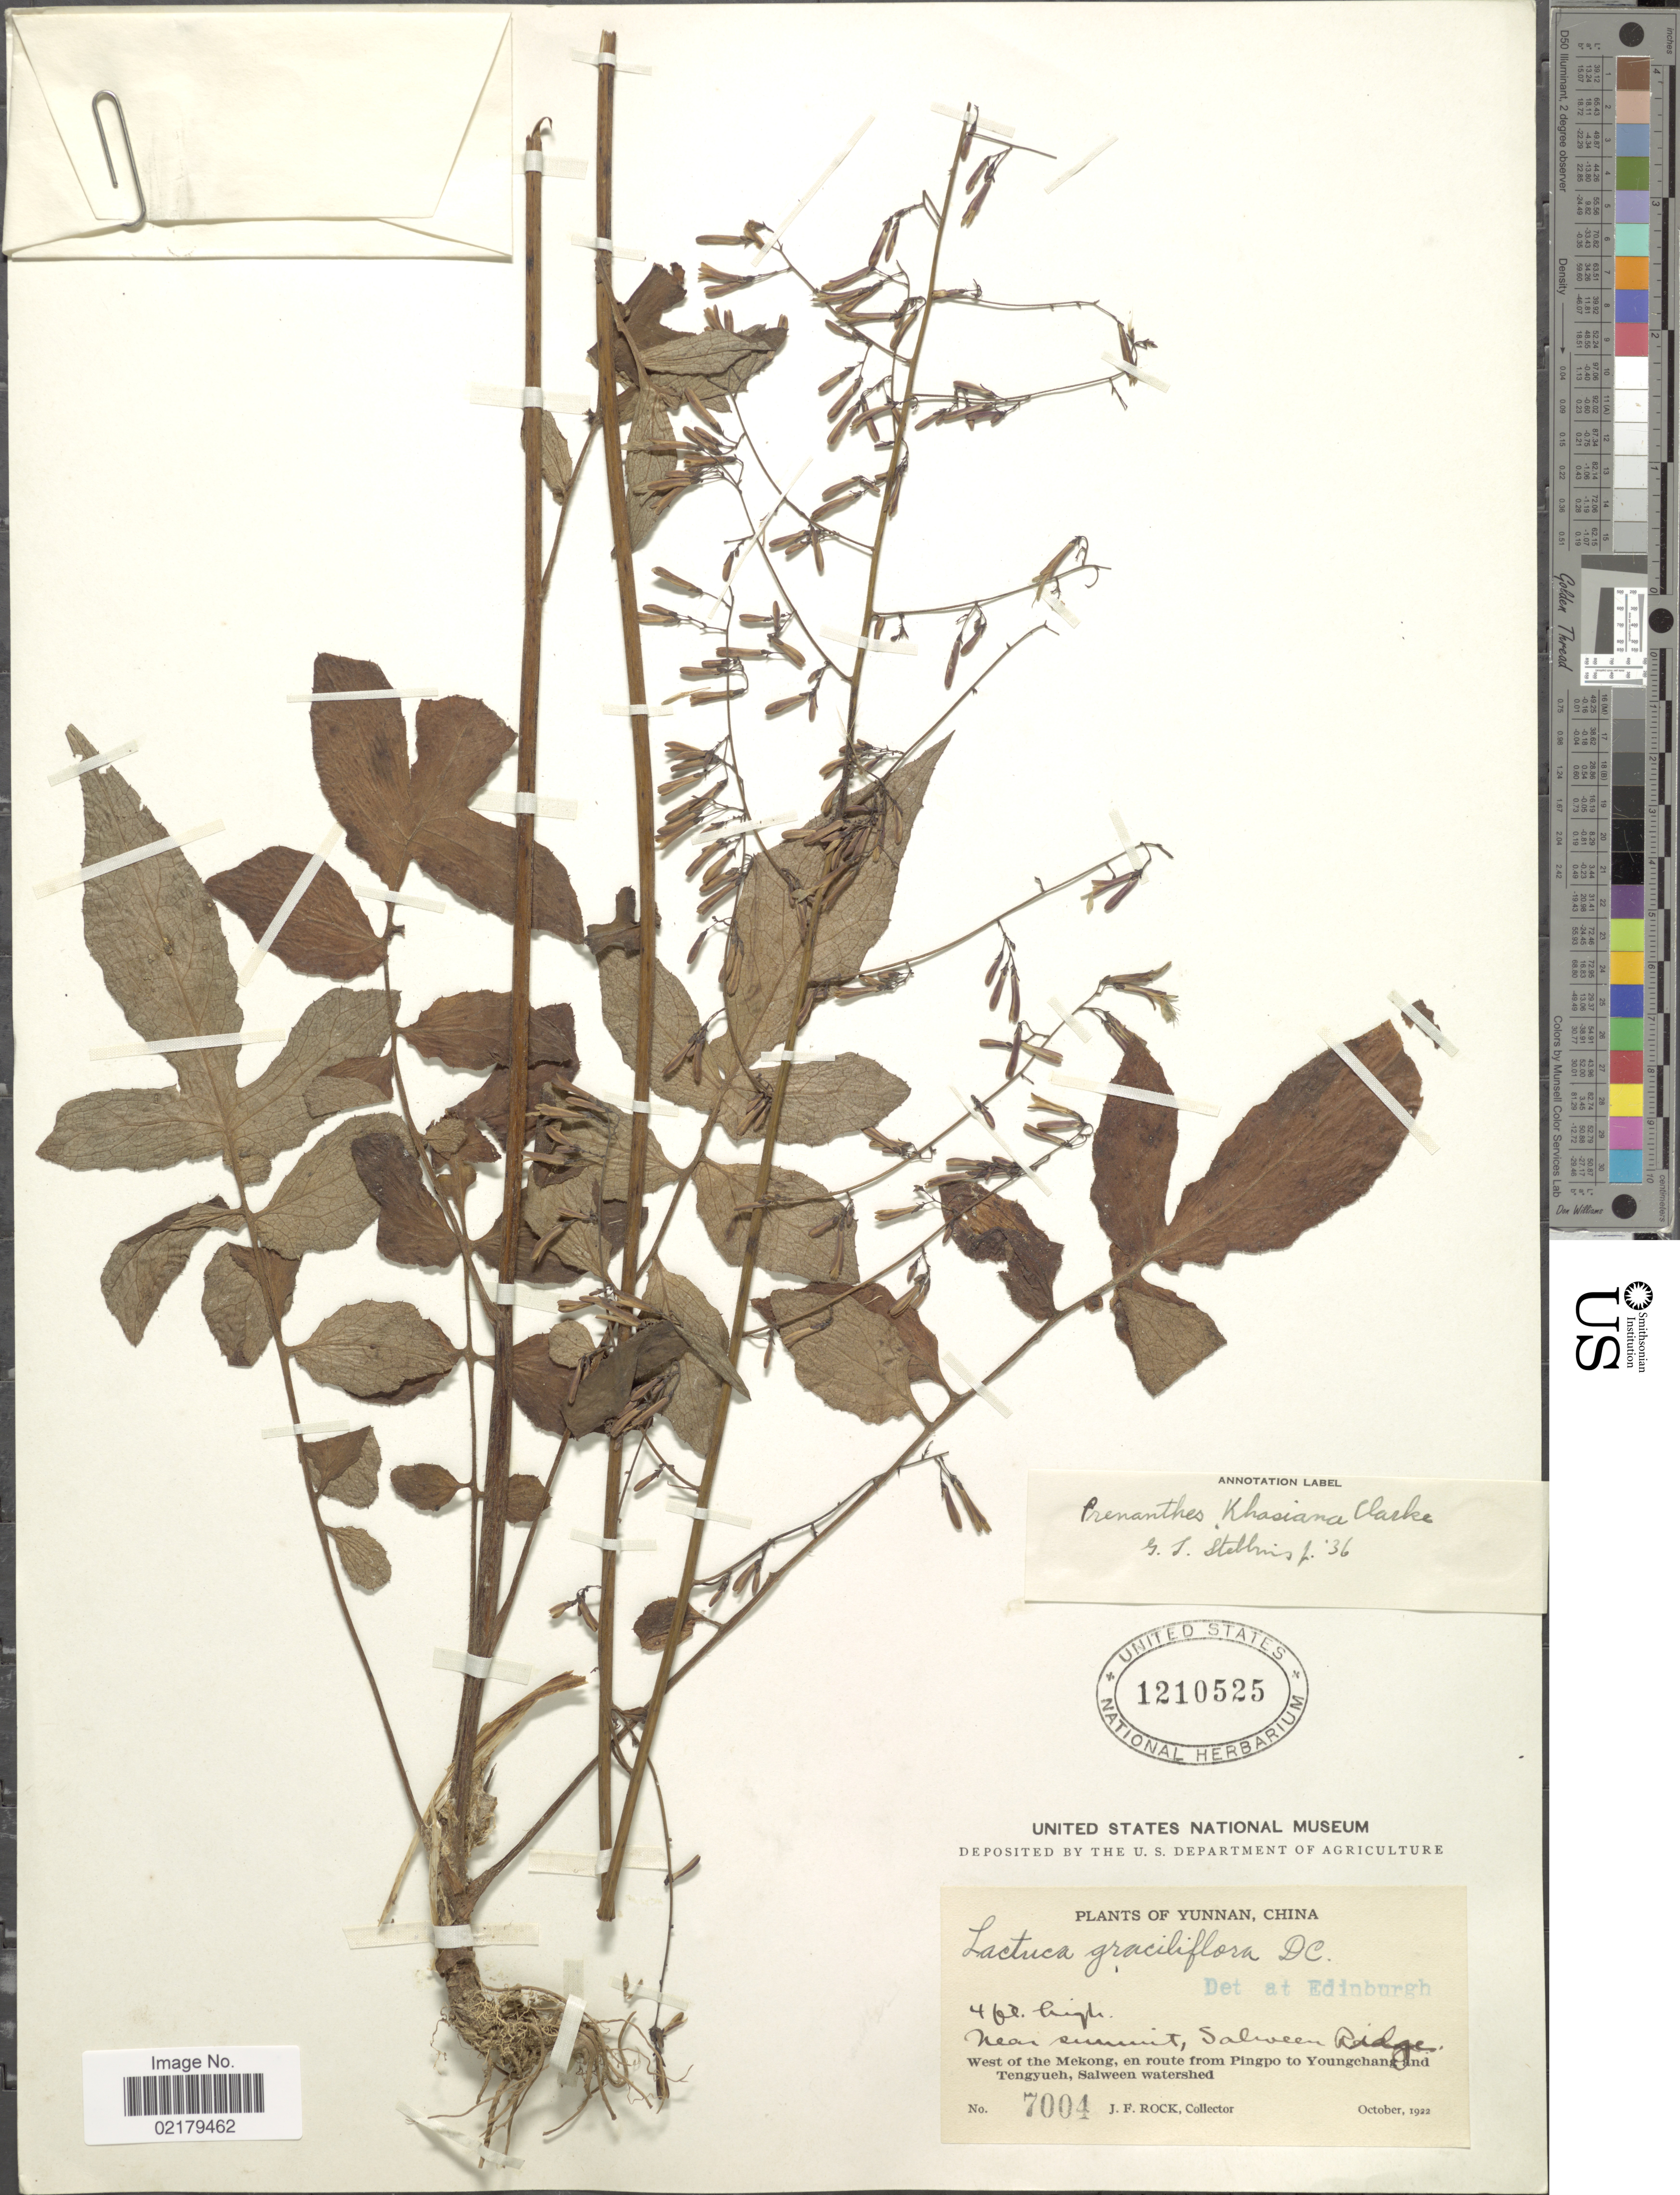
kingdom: Plantae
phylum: Tracheophyta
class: Magnoliopsida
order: Asterales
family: Asteraceae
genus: Prenanthes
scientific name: Prenanthes khasiana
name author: C.B. Clarke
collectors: J. F. Rock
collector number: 7004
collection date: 1922-10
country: China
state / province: Yunnan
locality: Near summit, Salween Ridge, West of the Mekng, en route from Pingpo to Youngchang and Tengyueh, Salween watershed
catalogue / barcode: US 1210525